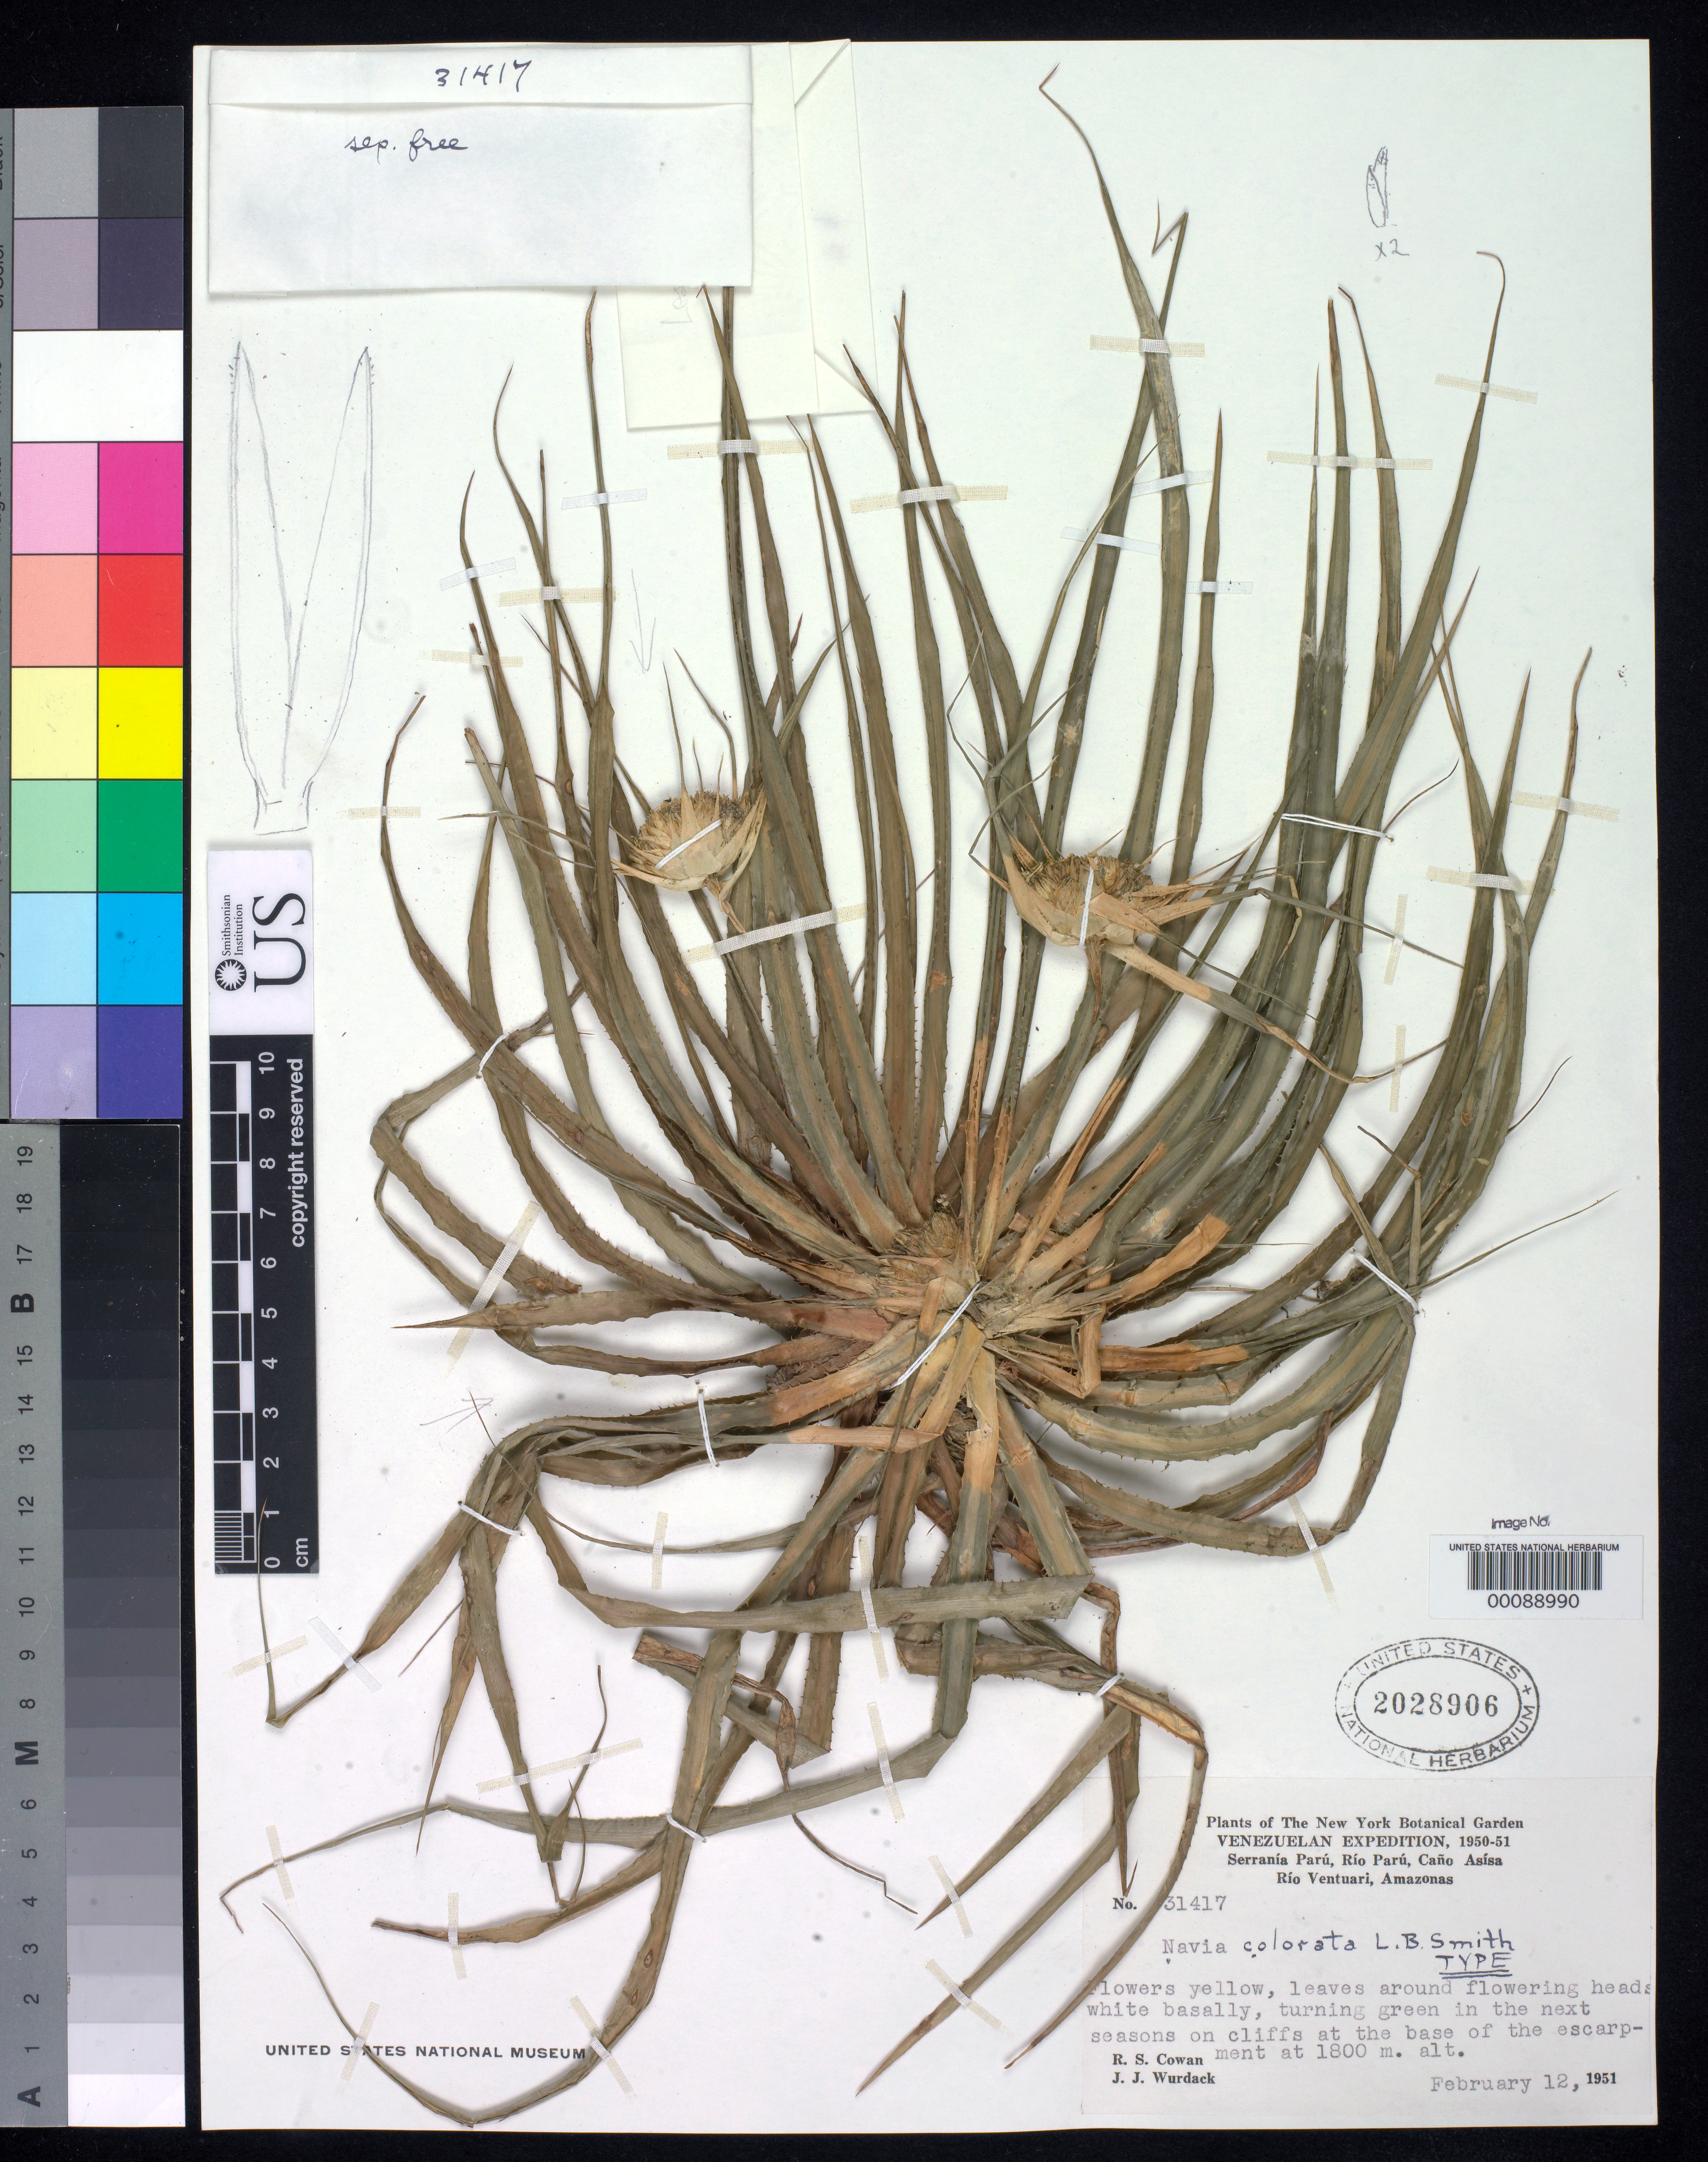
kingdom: Plantae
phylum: Tracheophyta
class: Liliopsida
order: Poales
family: Bromeliaceae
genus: Navia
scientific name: Navia colorata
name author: L.B. Sm.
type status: Holotype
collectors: R. S. Cowan & J. J. Wurdack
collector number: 31417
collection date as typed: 12 Feb 1951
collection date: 1951-02-12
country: Venezuela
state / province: Amazonas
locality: Serrania Paru, Rio Paru, Cano Asisa, Rio Ventauri.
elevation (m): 1800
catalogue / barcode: US 2028906